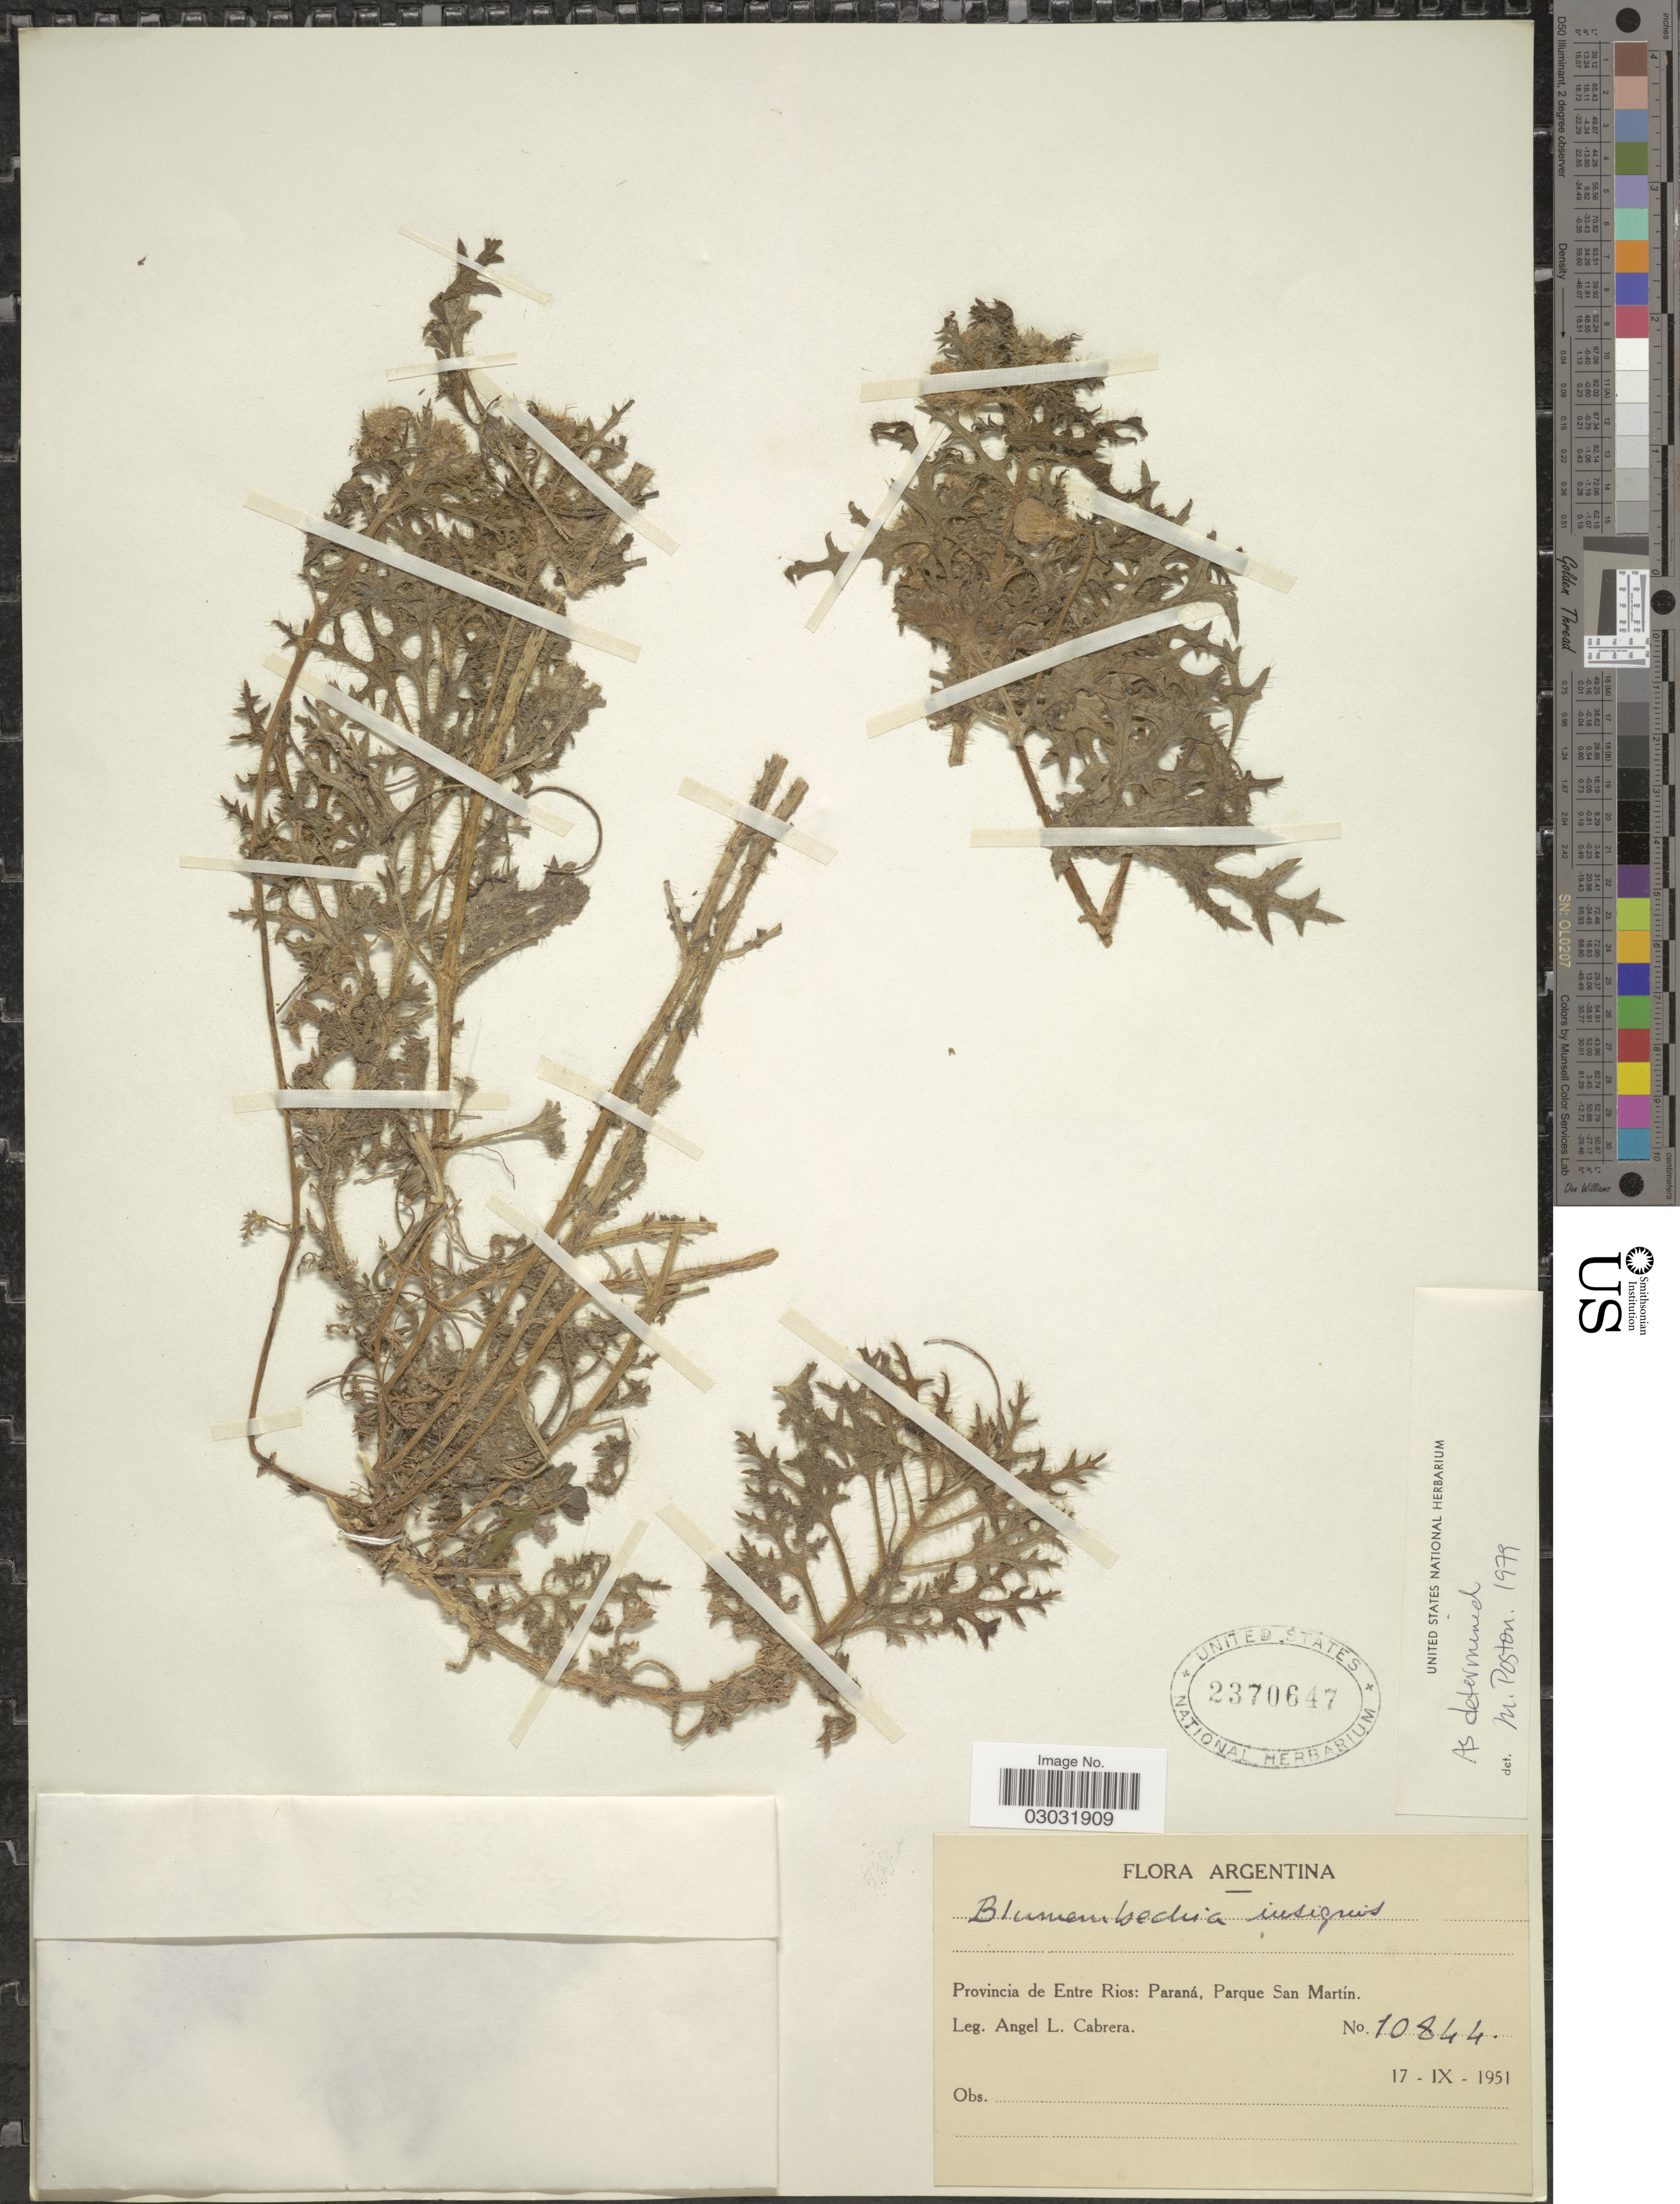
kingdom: Plantae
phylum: Tracheophyta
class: Magnoliopsida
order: Cornales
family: Loasaceae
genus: Blumenbachia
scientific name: Blumenbachia insignis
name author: Schrad.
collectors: A. L. Cabrera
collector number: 10844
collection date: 1951-01-17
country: Argentina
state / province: Entre Rios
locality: Paraná, Parque San Martín.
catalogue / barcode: US 2370647